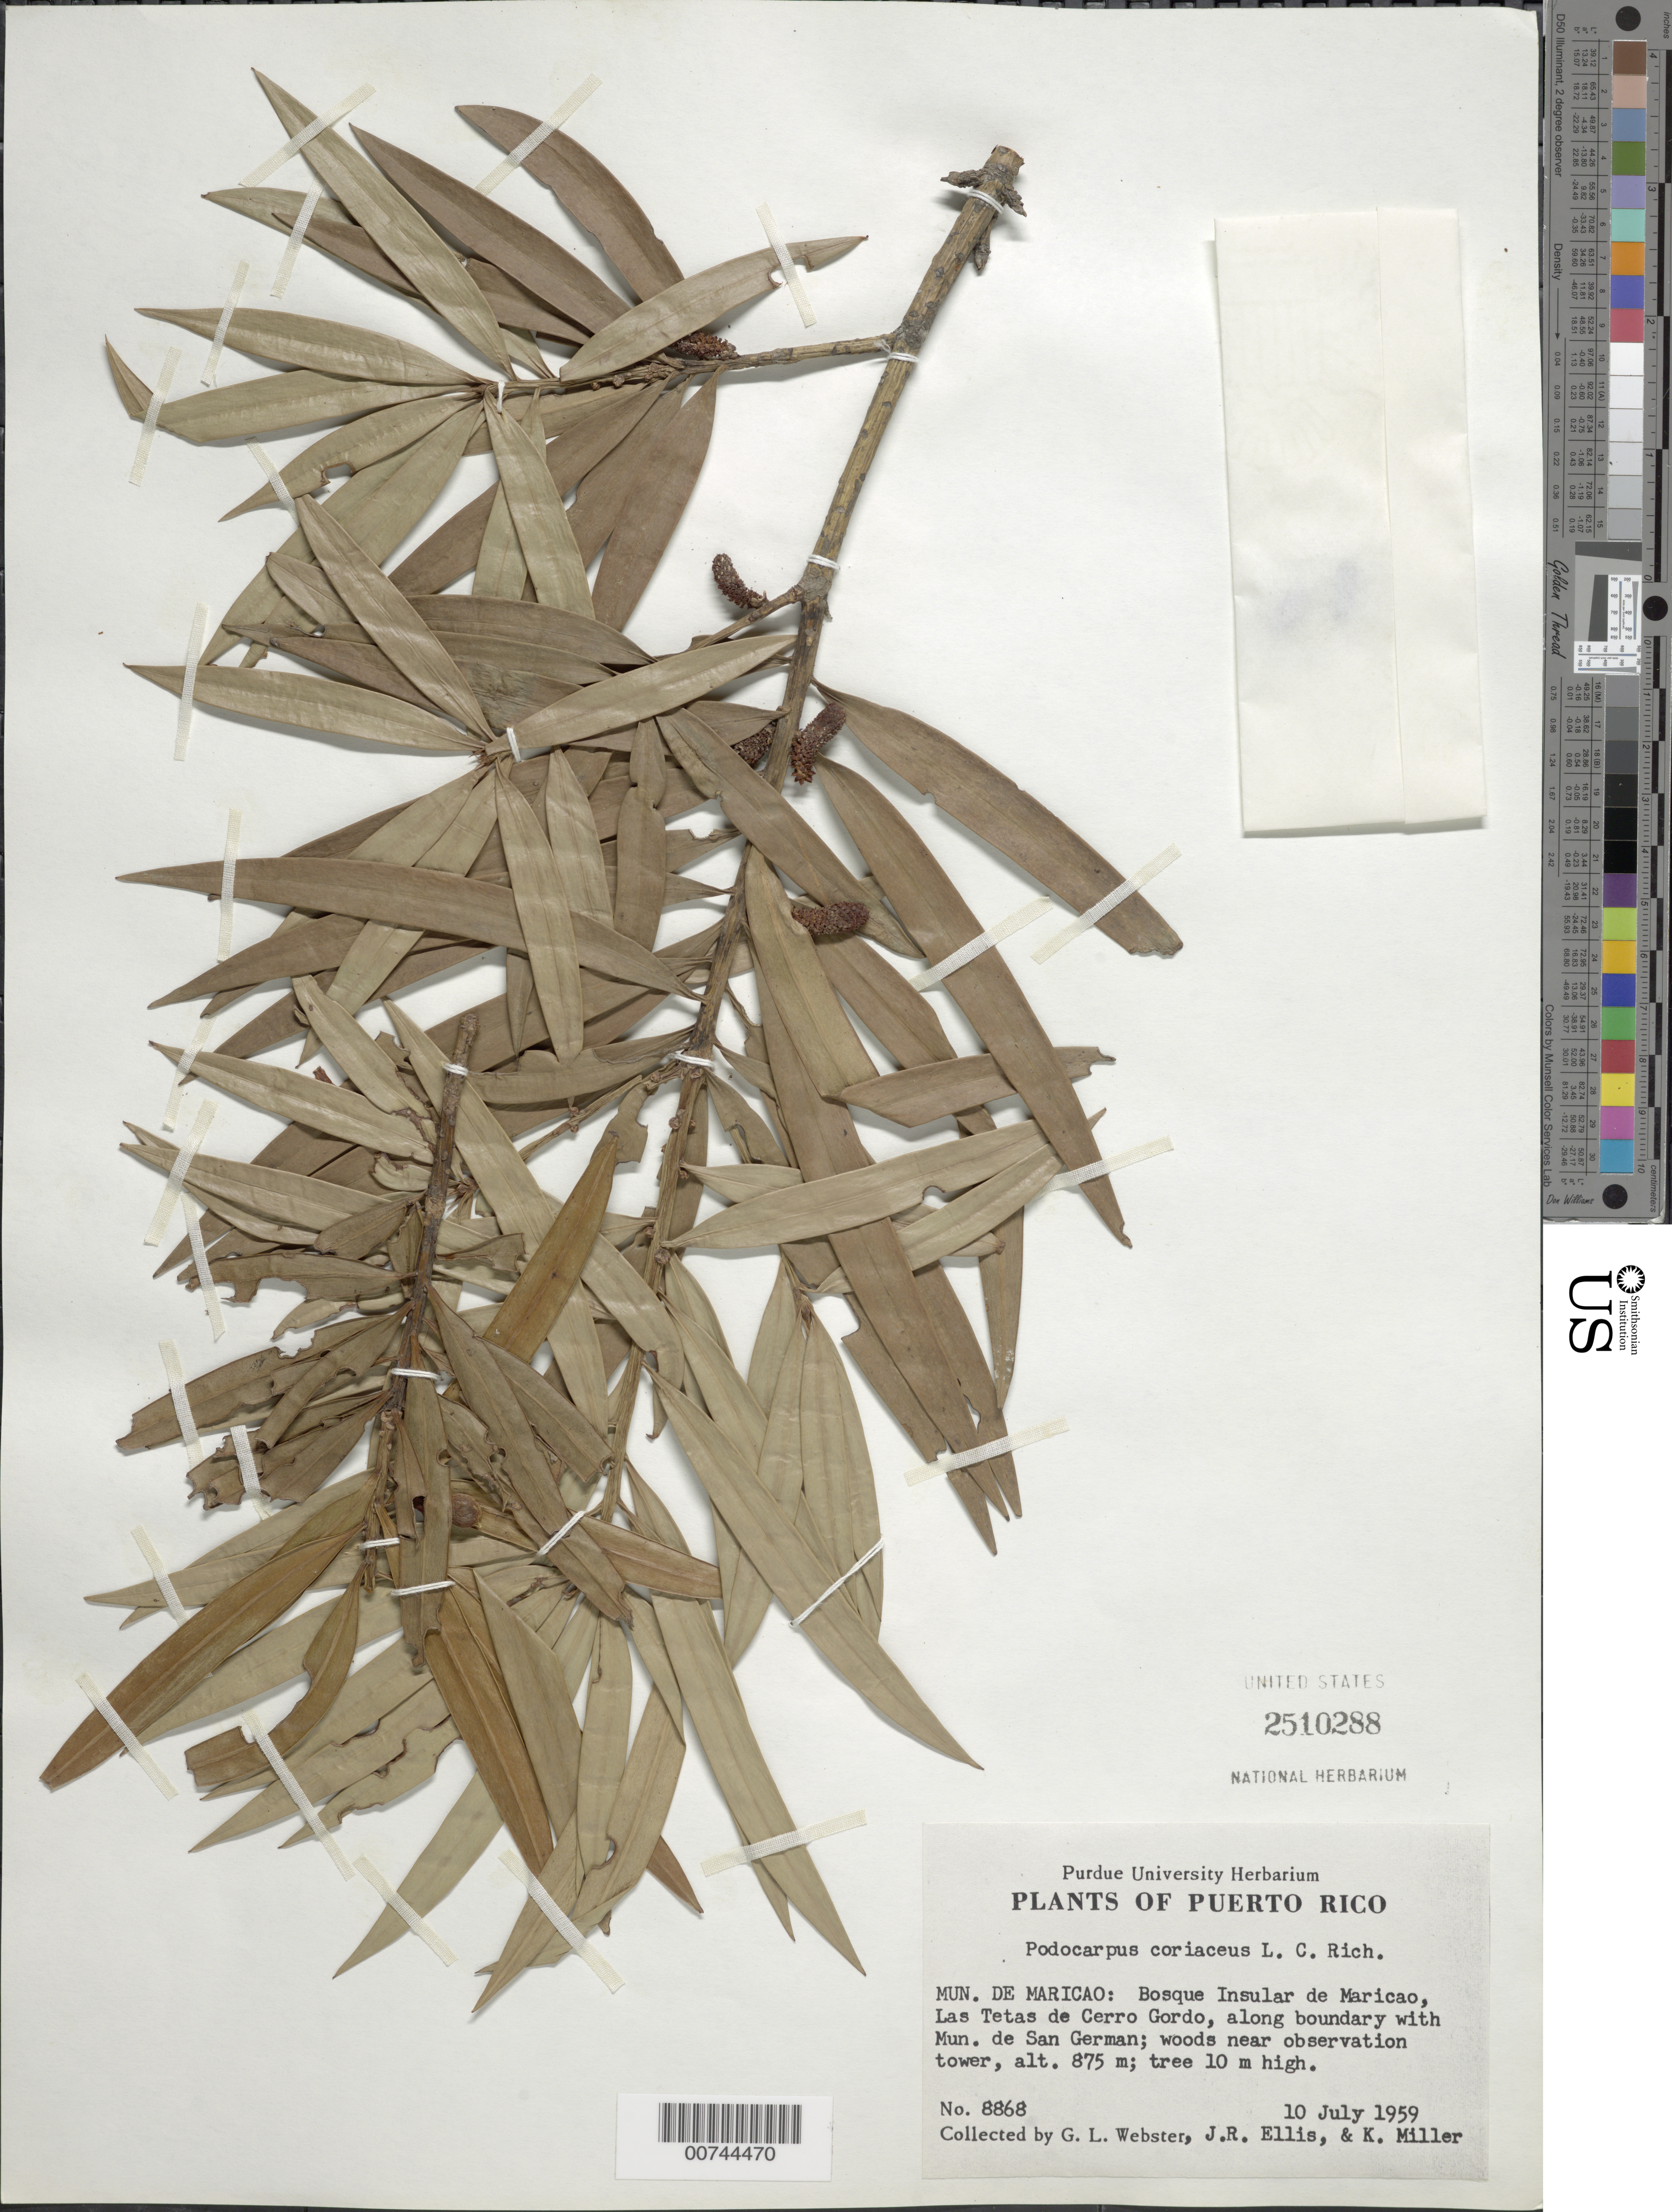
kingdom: Plantae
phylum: Tracheophyta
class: Pinopsida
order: Pinales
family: Podocarpaceae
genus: Podocarpus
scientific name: Podocarpus coriaceus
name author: Rich. & A. Rich.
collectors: G. L. Webster, J. R. Ellis & K. Miller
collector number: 8868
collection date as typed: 10 Jul 1959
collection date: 1959-07-10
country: Puerto Rico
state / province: Maricao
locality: Bosque Insular de Maricao, Las Tetas de Cerro Gordo, along boundary with Mun. de San German, near observation tower.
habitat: Woods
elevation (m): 875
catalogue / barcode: US 2510288